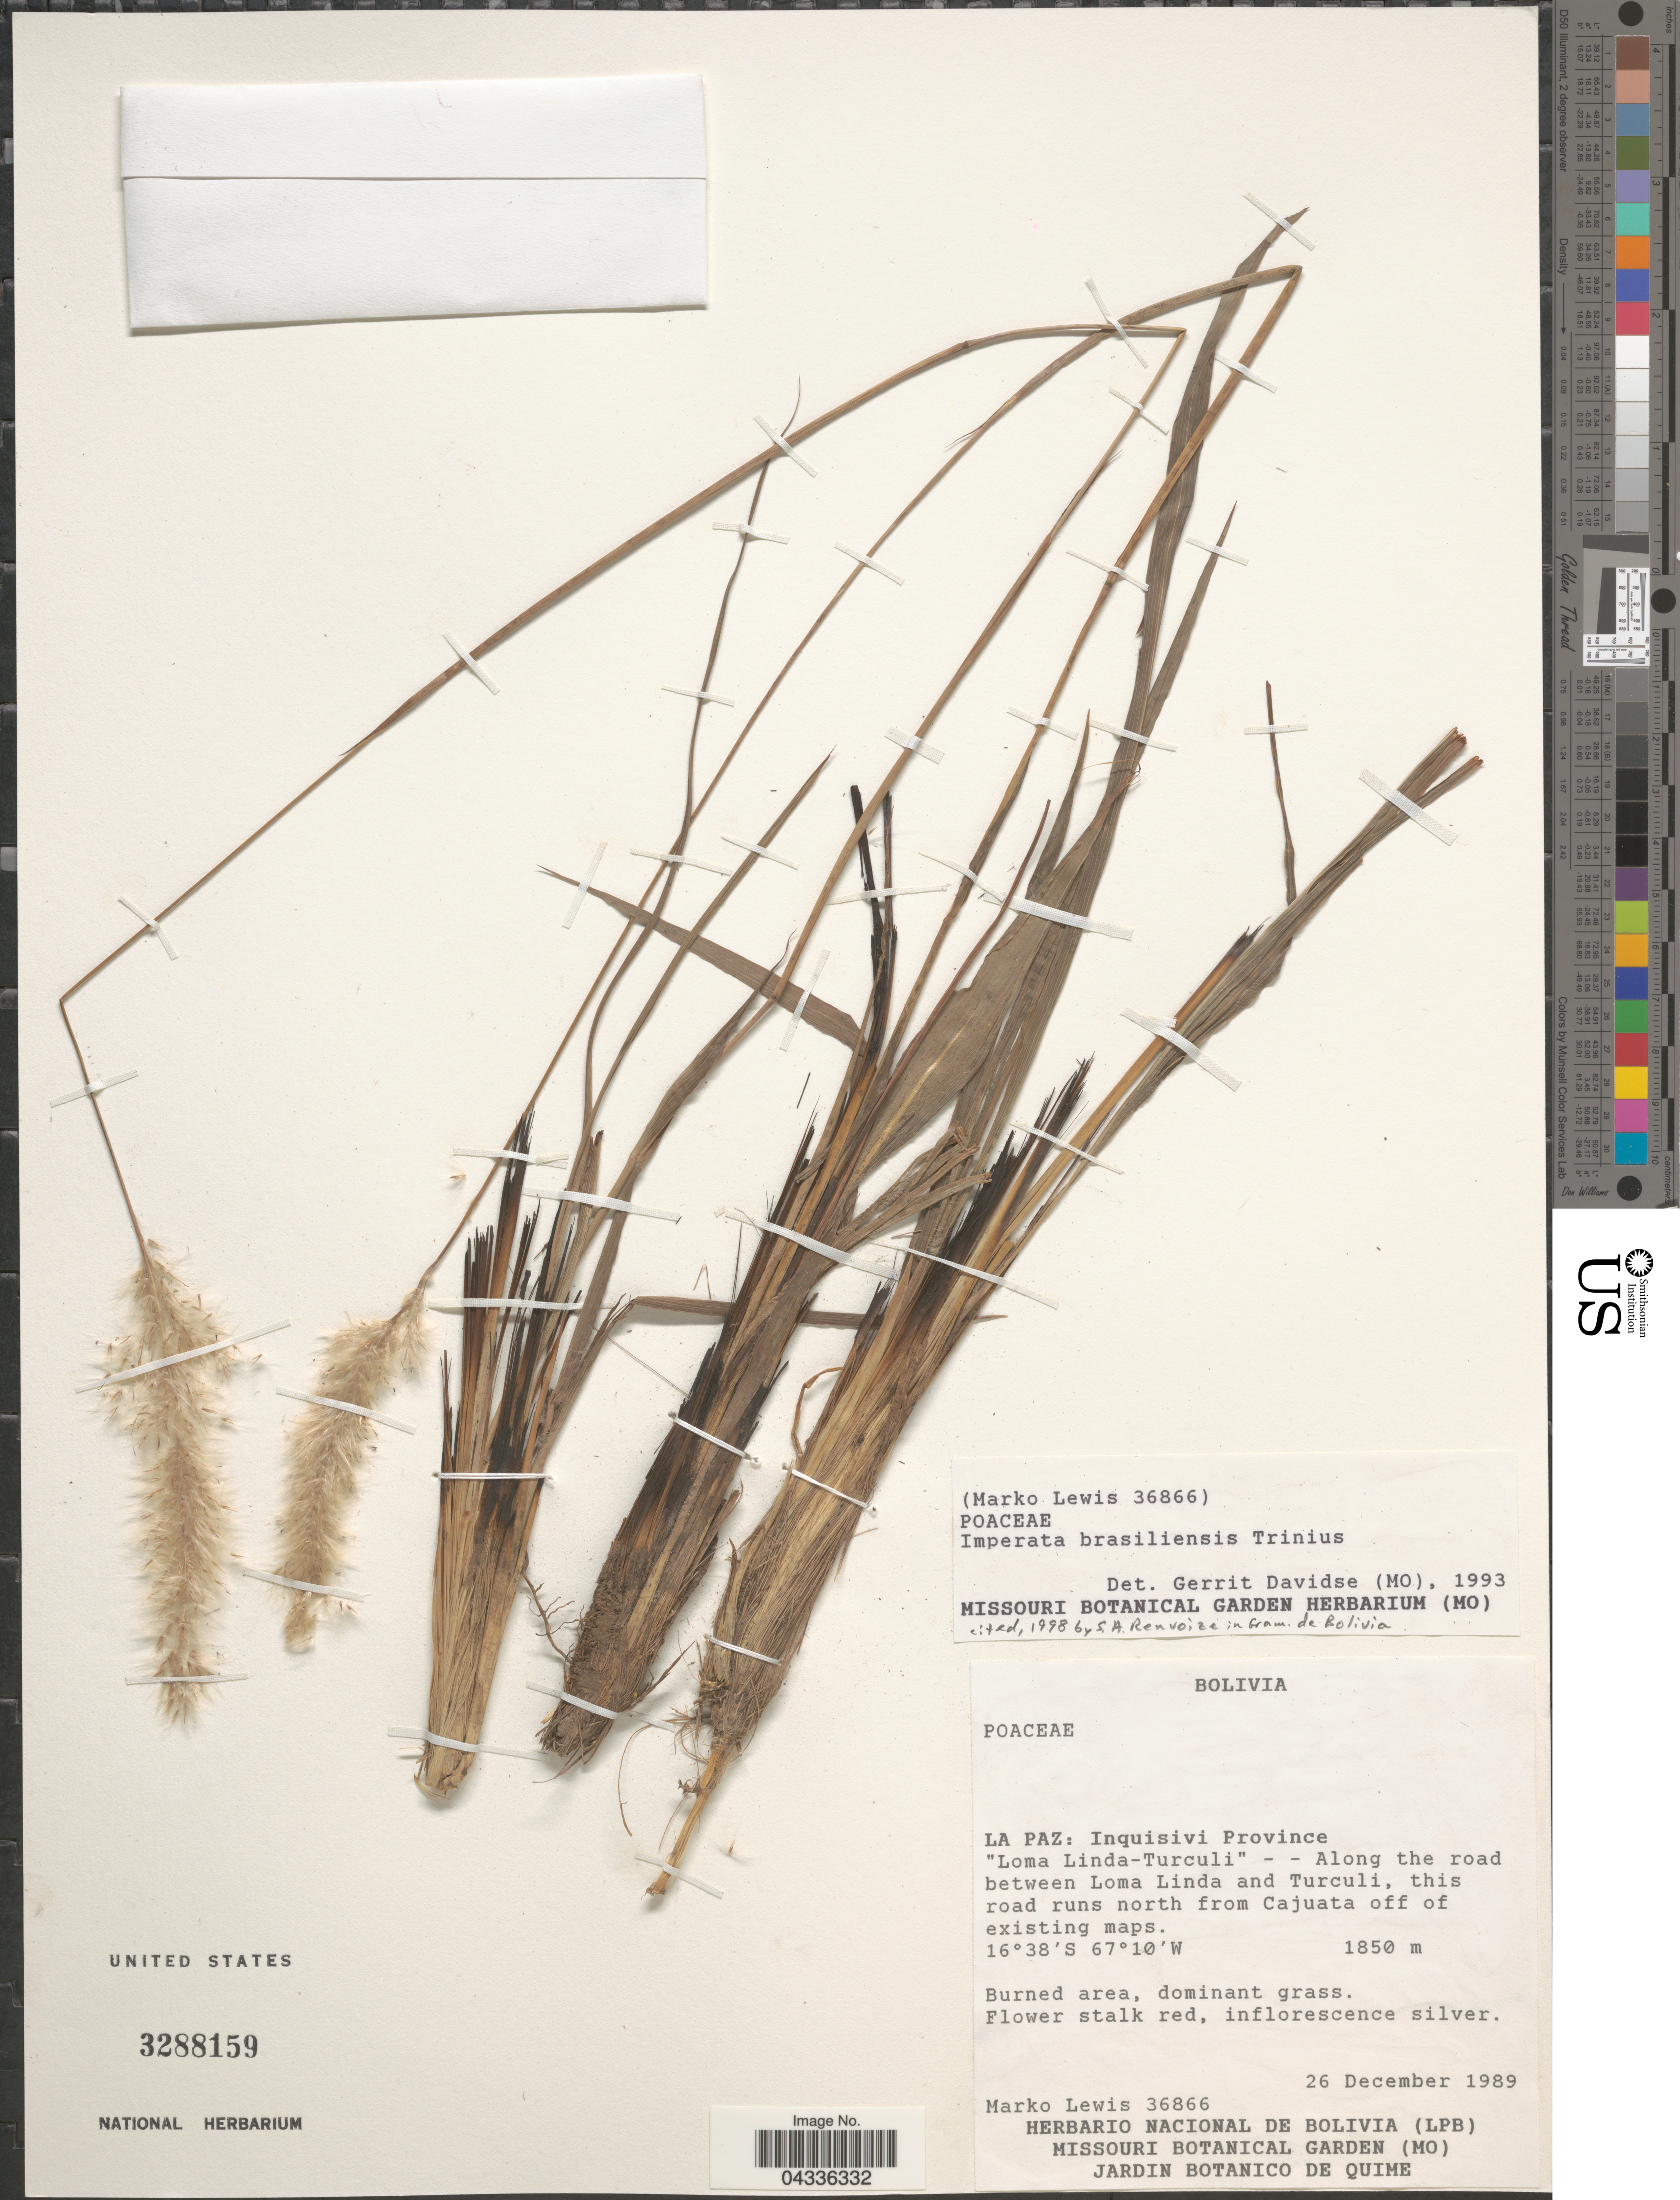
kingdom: Plantae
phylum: Tracheophyta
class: Liliopsida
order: Poales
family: Poaceae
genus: Imperata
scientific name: Imperata brasiliensis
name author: Trin.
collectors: M. A. Lewis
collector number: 36866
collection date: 1989-12-26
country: Bolivia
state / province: La Paz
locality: Inquisivi Province. "Loma Linda-Turculi" - - Along the road between Loma Linda and Turculi, this road runs north from Cajuata off of existing maps.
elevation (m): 1850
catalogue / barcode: US 3288159